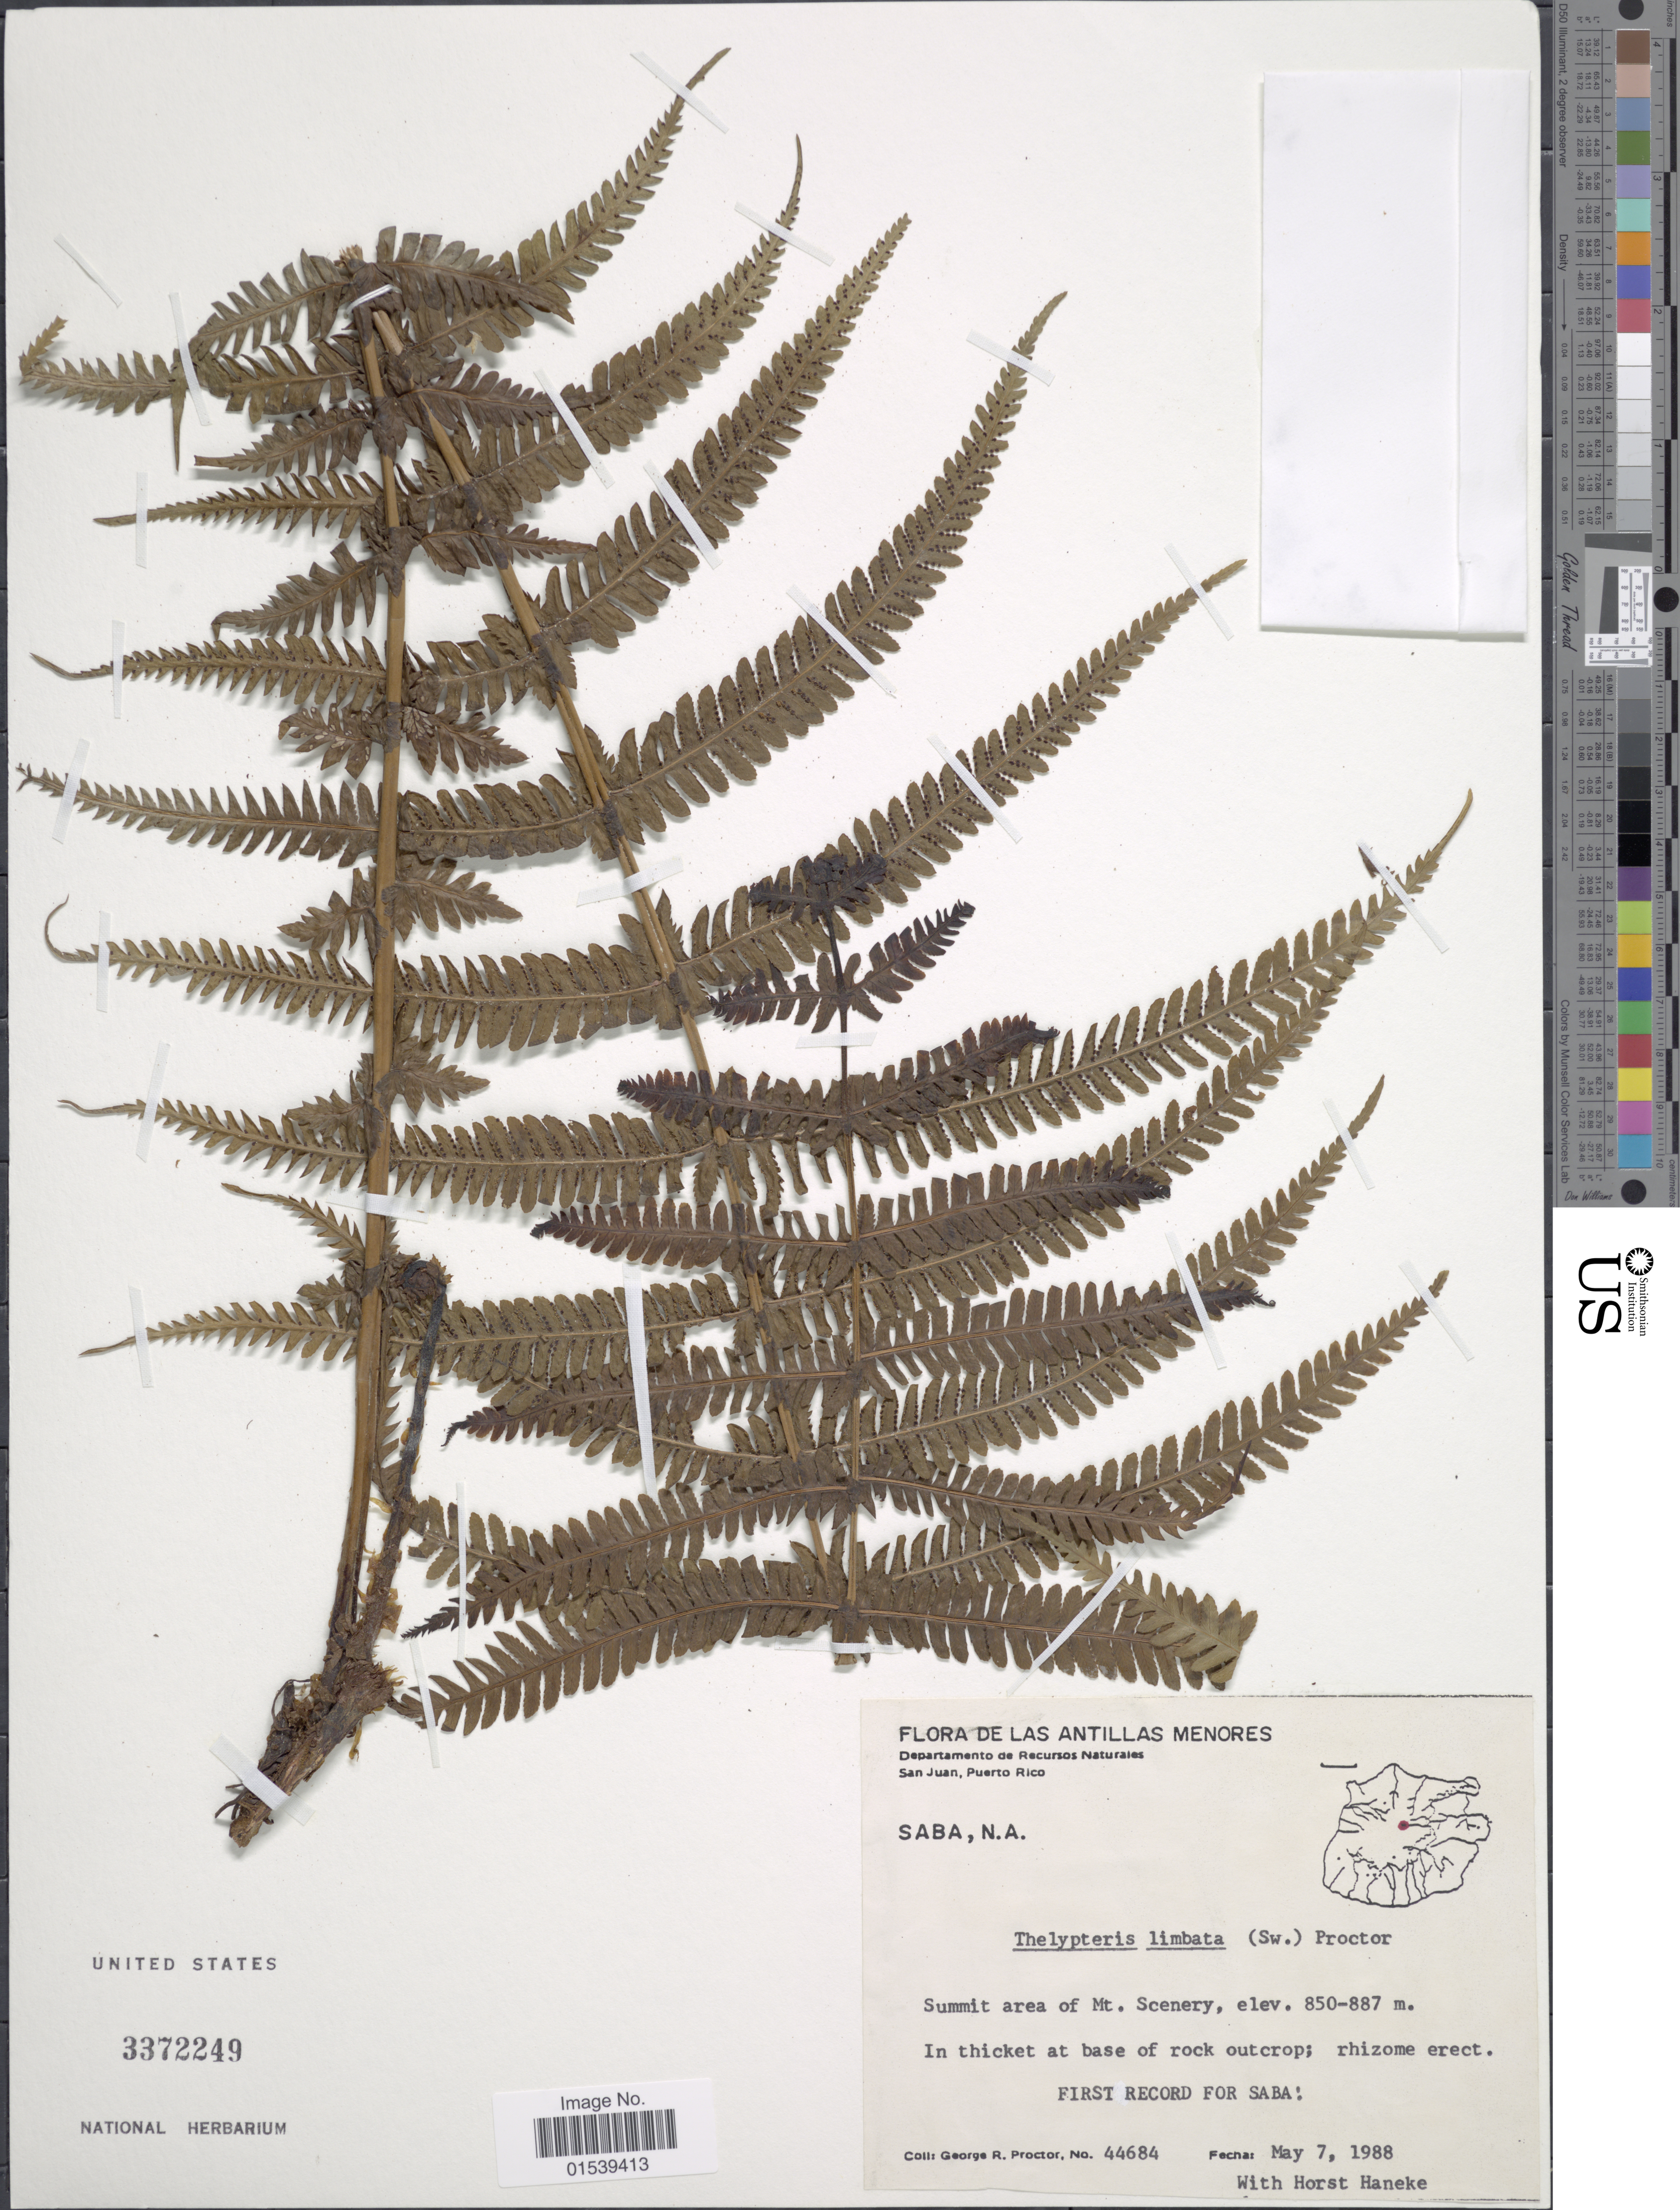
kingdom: Plantae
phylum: Tracheophyta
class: Polypodiopsida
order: Polypodiales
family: Thelypteridaceae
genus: Amauropelta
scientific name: Amauropelta limbata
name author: (Sw.) Pic. Serm.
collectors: G. R. Proctor & H. Haneke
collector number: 44684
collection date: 1988-05-07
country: Netherlands Antilles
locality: Antillas Menores, Saba, N.A., summit of area of Mt. Scenery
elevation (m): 850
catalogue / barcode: US 3372249